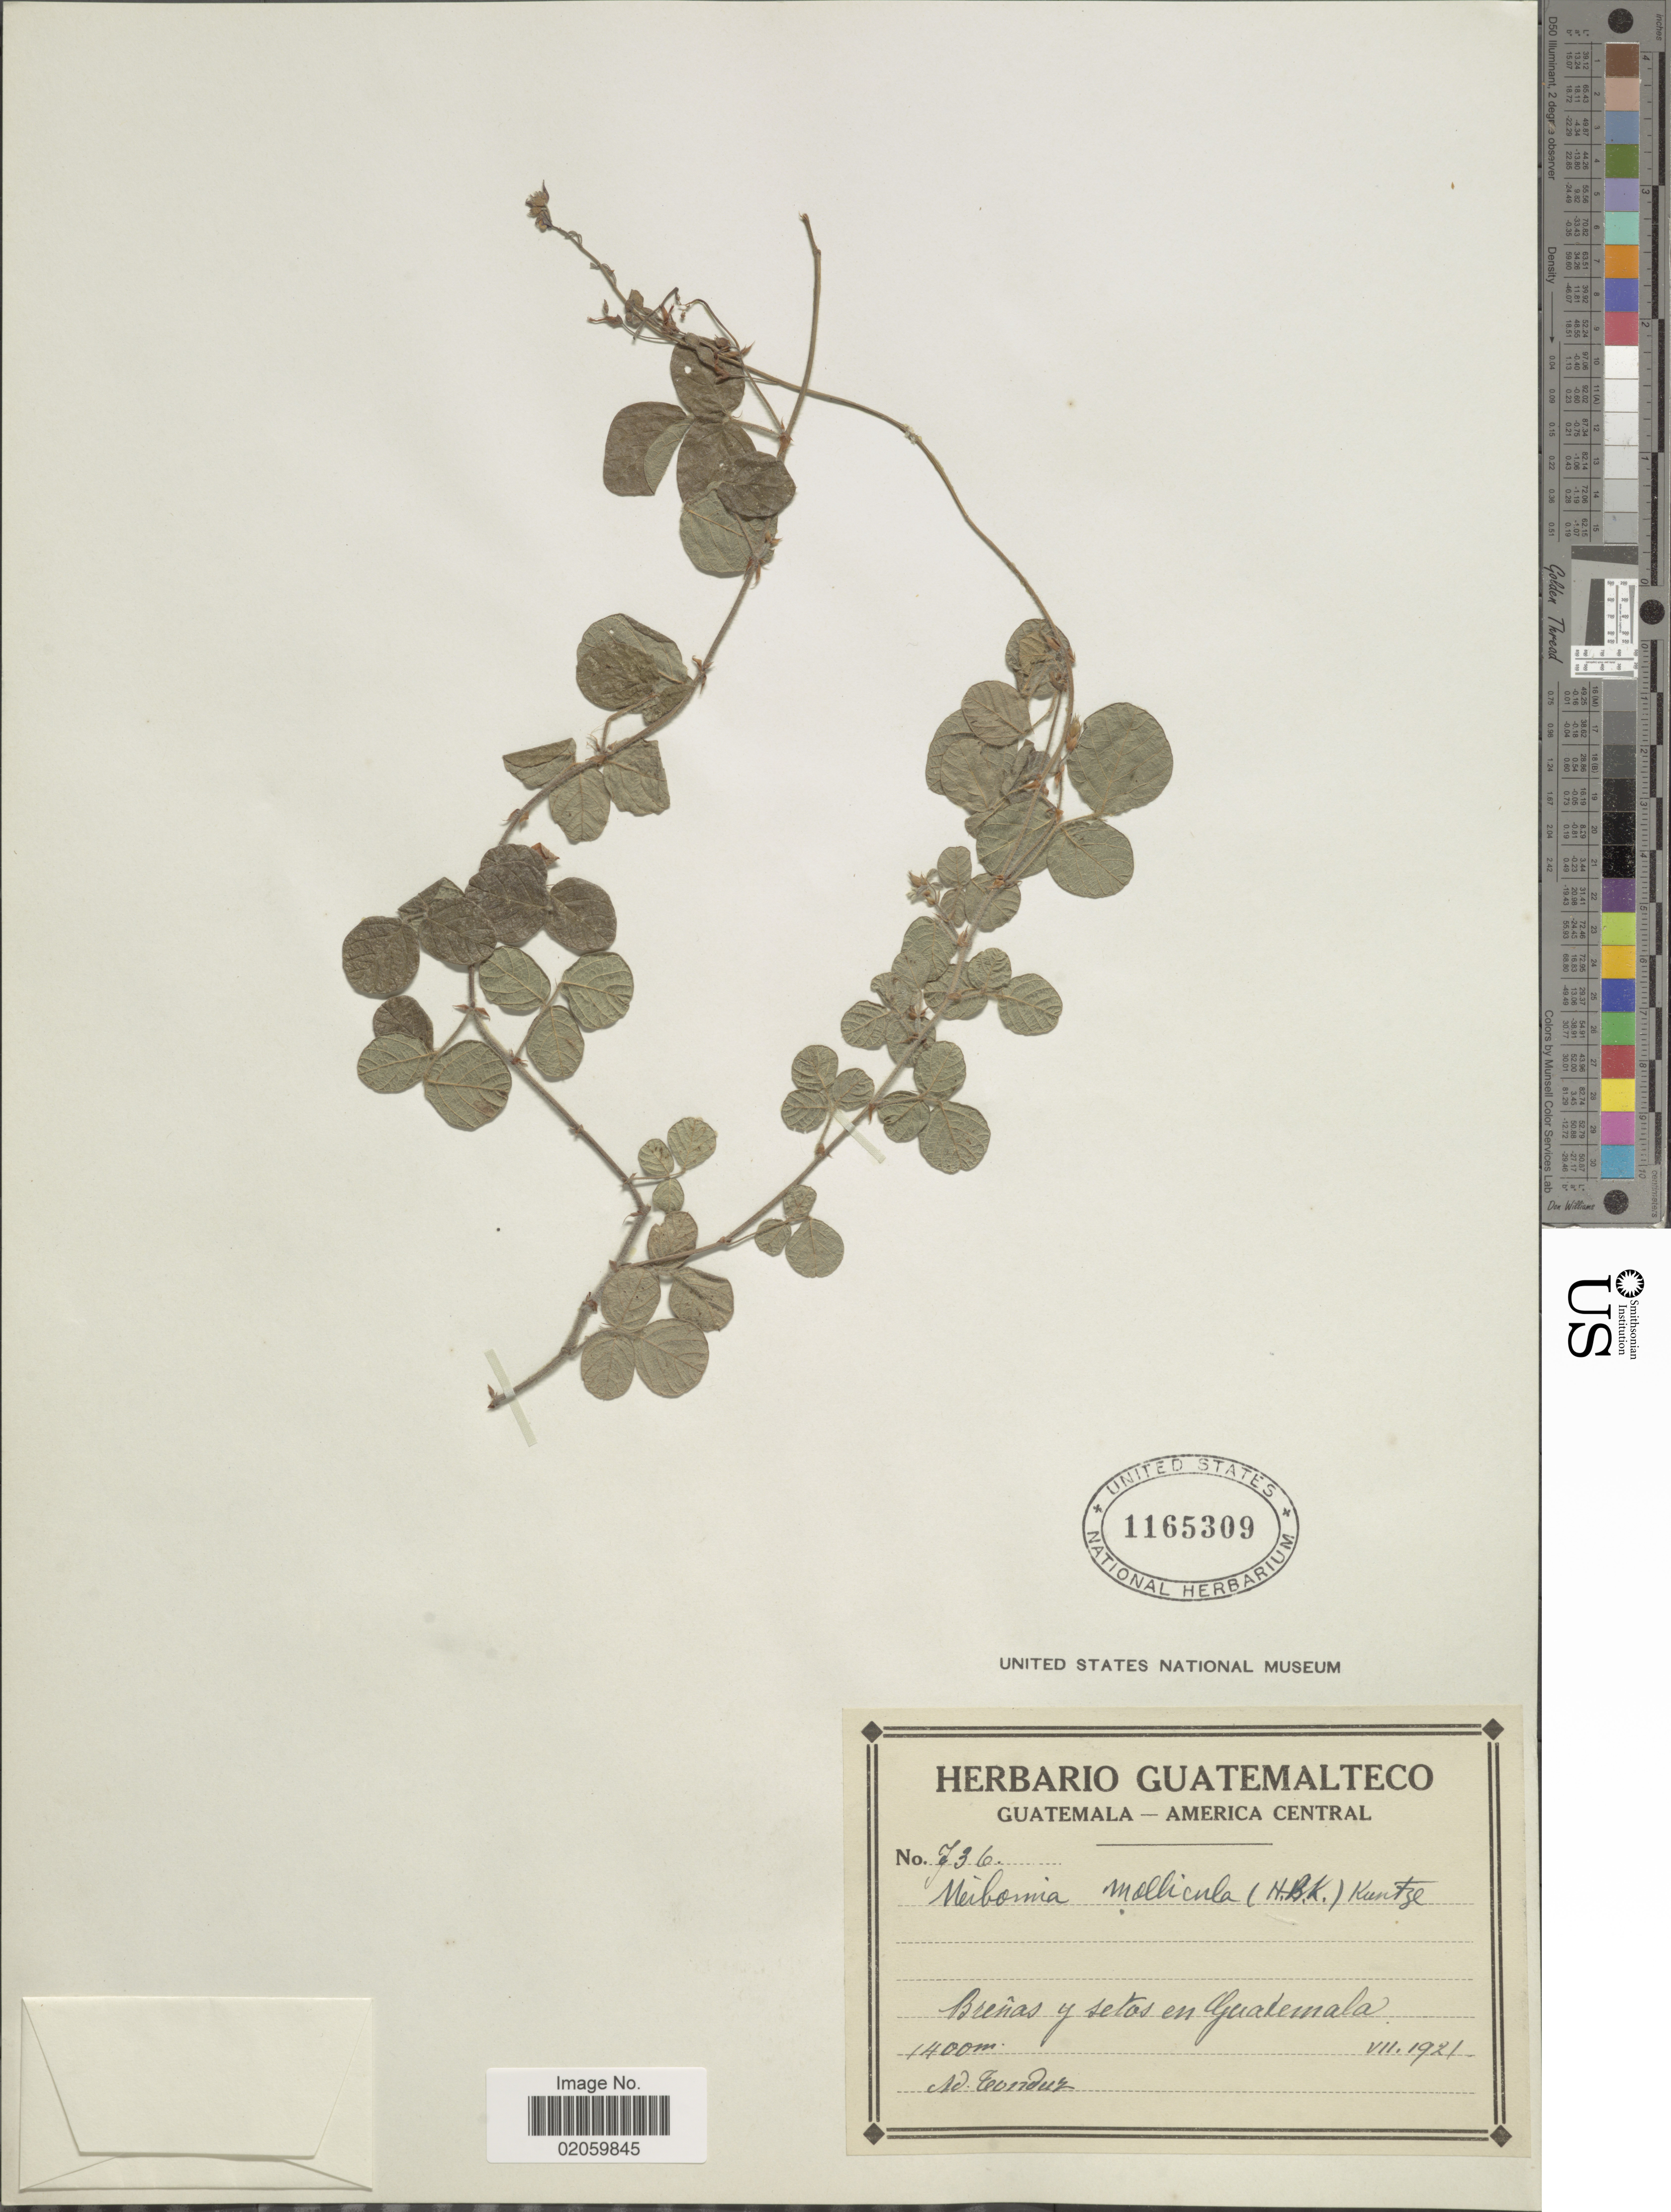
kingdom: Plantae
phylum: Tracheophyta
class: Magnoliopsida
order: Fabales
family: Fabaceae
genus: Desmodium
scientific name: Desmodium molliculum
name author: (Kunth) DC.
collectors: A. Tonduz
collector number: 736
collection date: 1921-07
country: Guatemala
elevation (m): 1400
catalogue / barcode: US 1165309